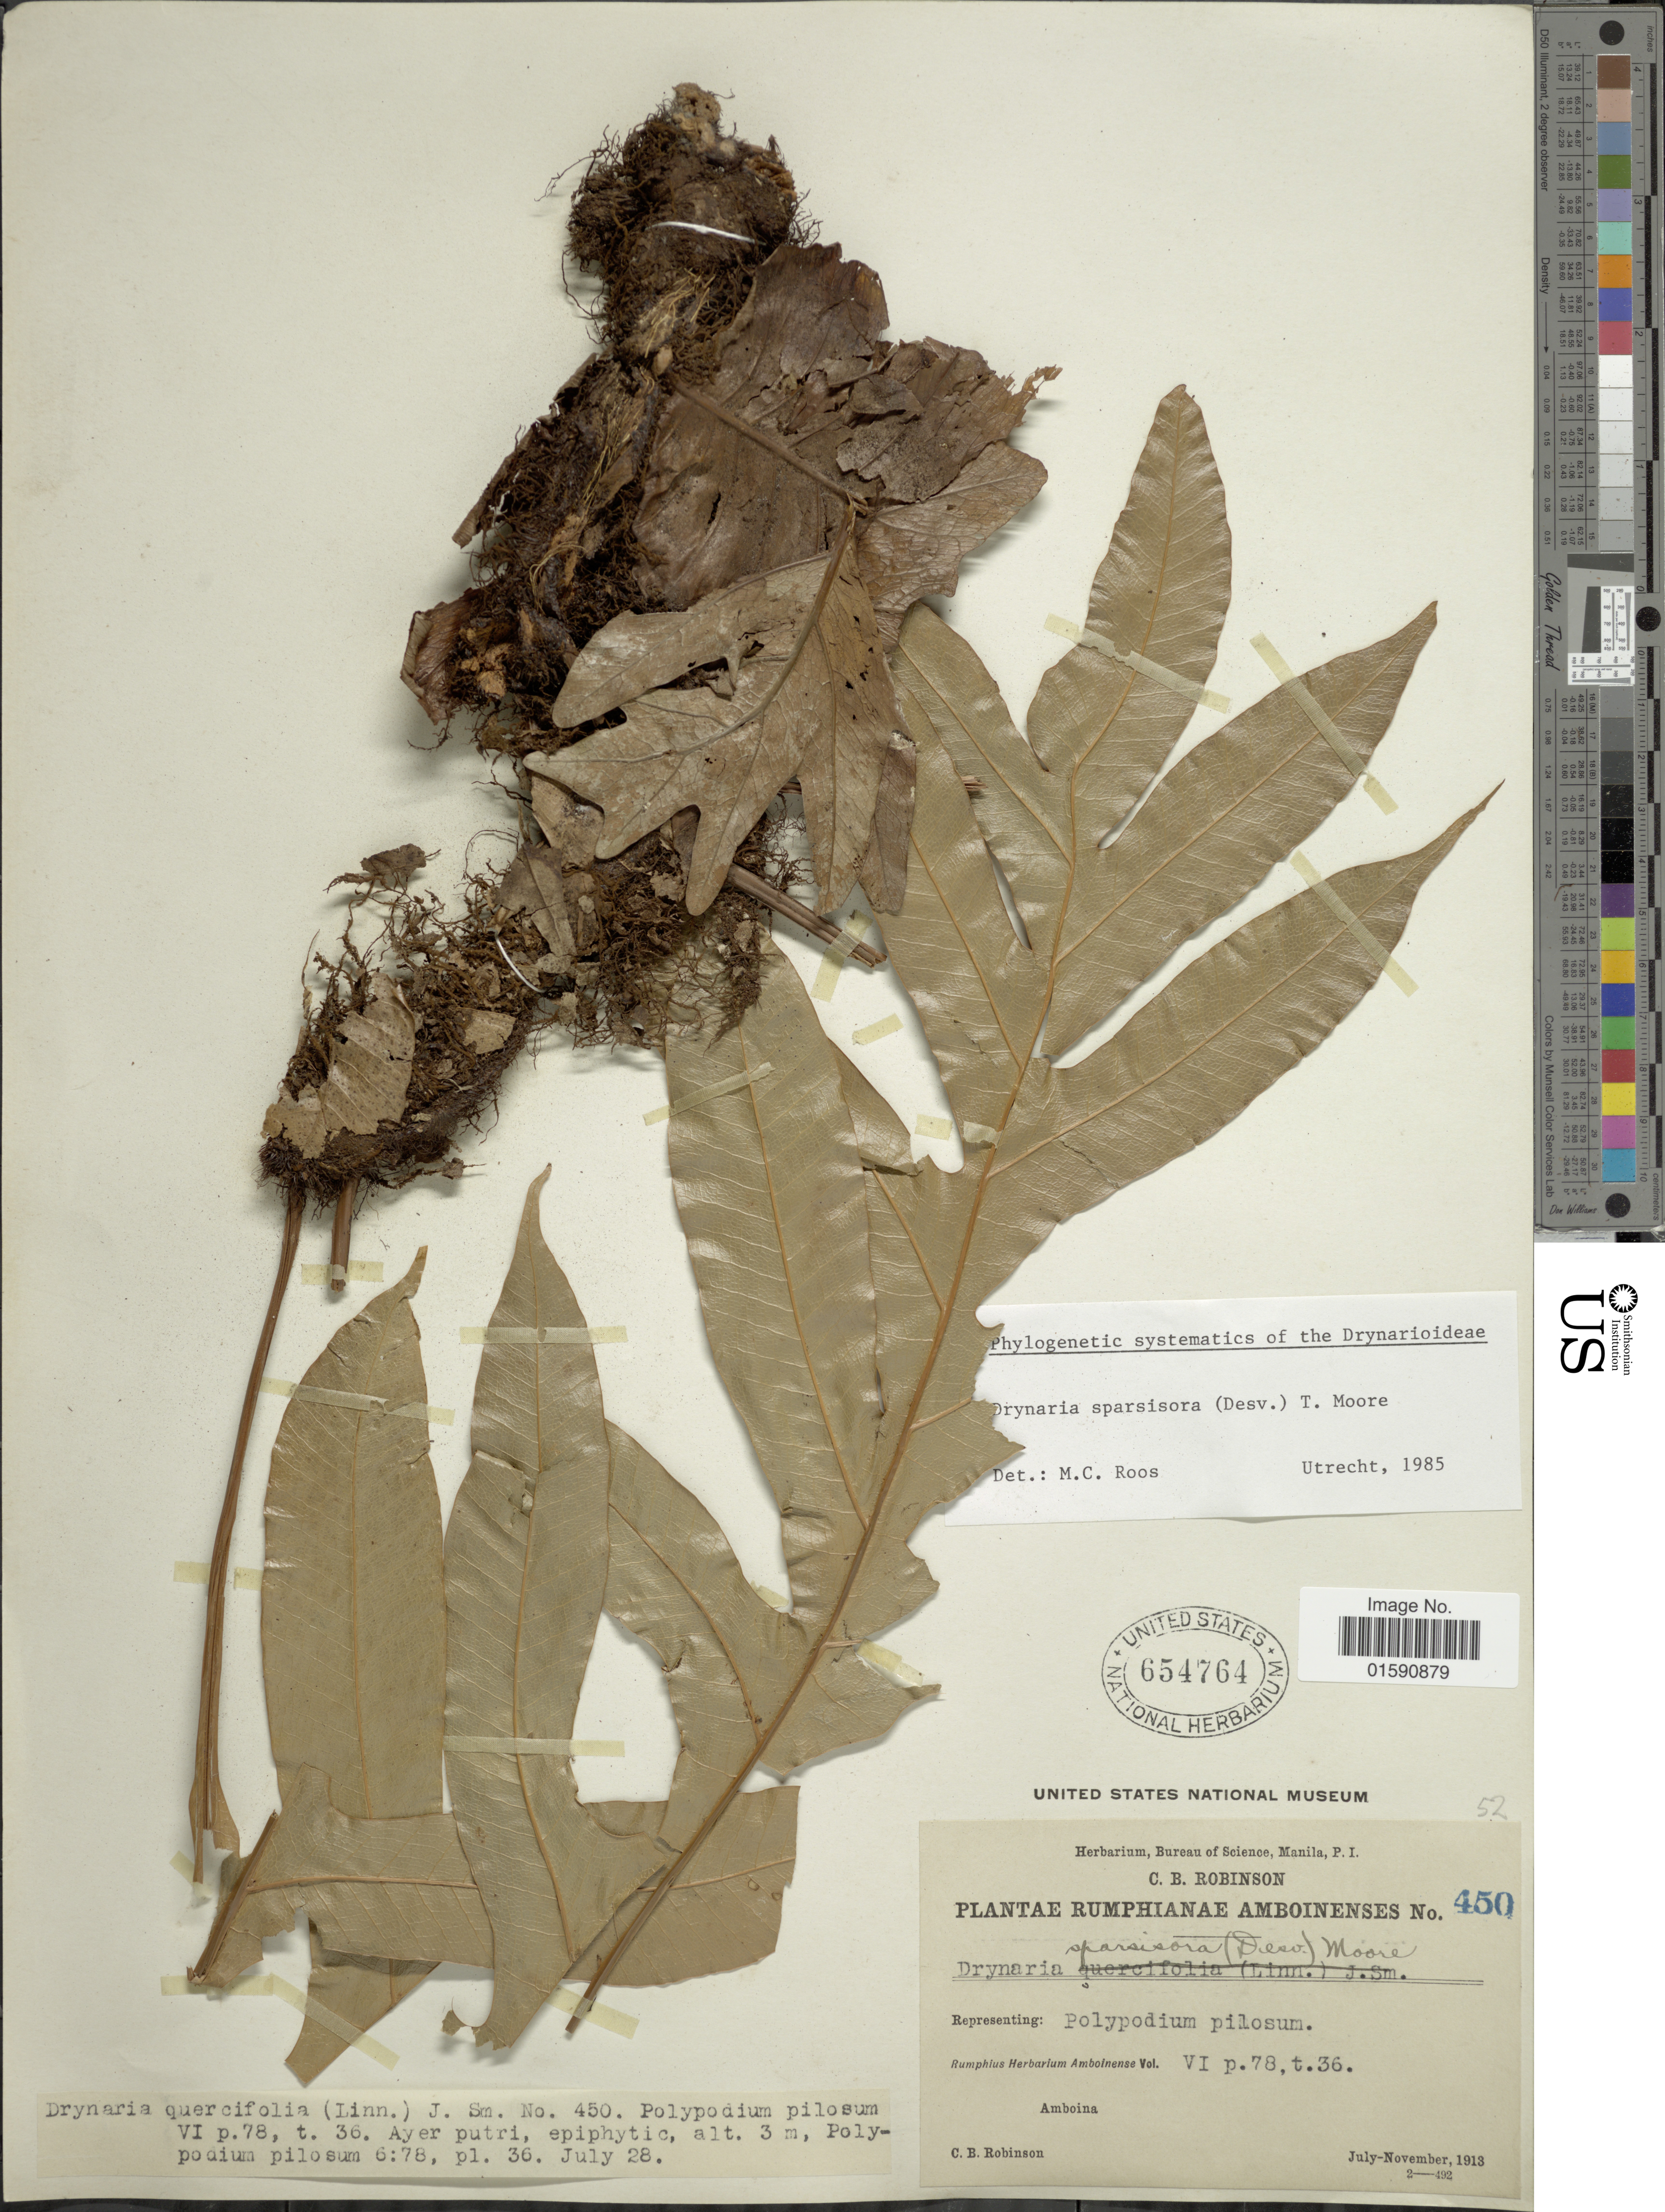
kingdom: Plantae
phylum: Tracheophyta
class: Polypodiopsida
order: Polypodiales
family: Polypodiaceae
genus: Drynaria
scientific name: Drynaria sparsisora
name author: (Desu.) T. Moore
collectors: C. Robinson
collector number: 450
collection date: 1913-07/1913-11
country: Indonesia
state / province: Maluku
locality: Amboina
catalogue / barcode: US 654764